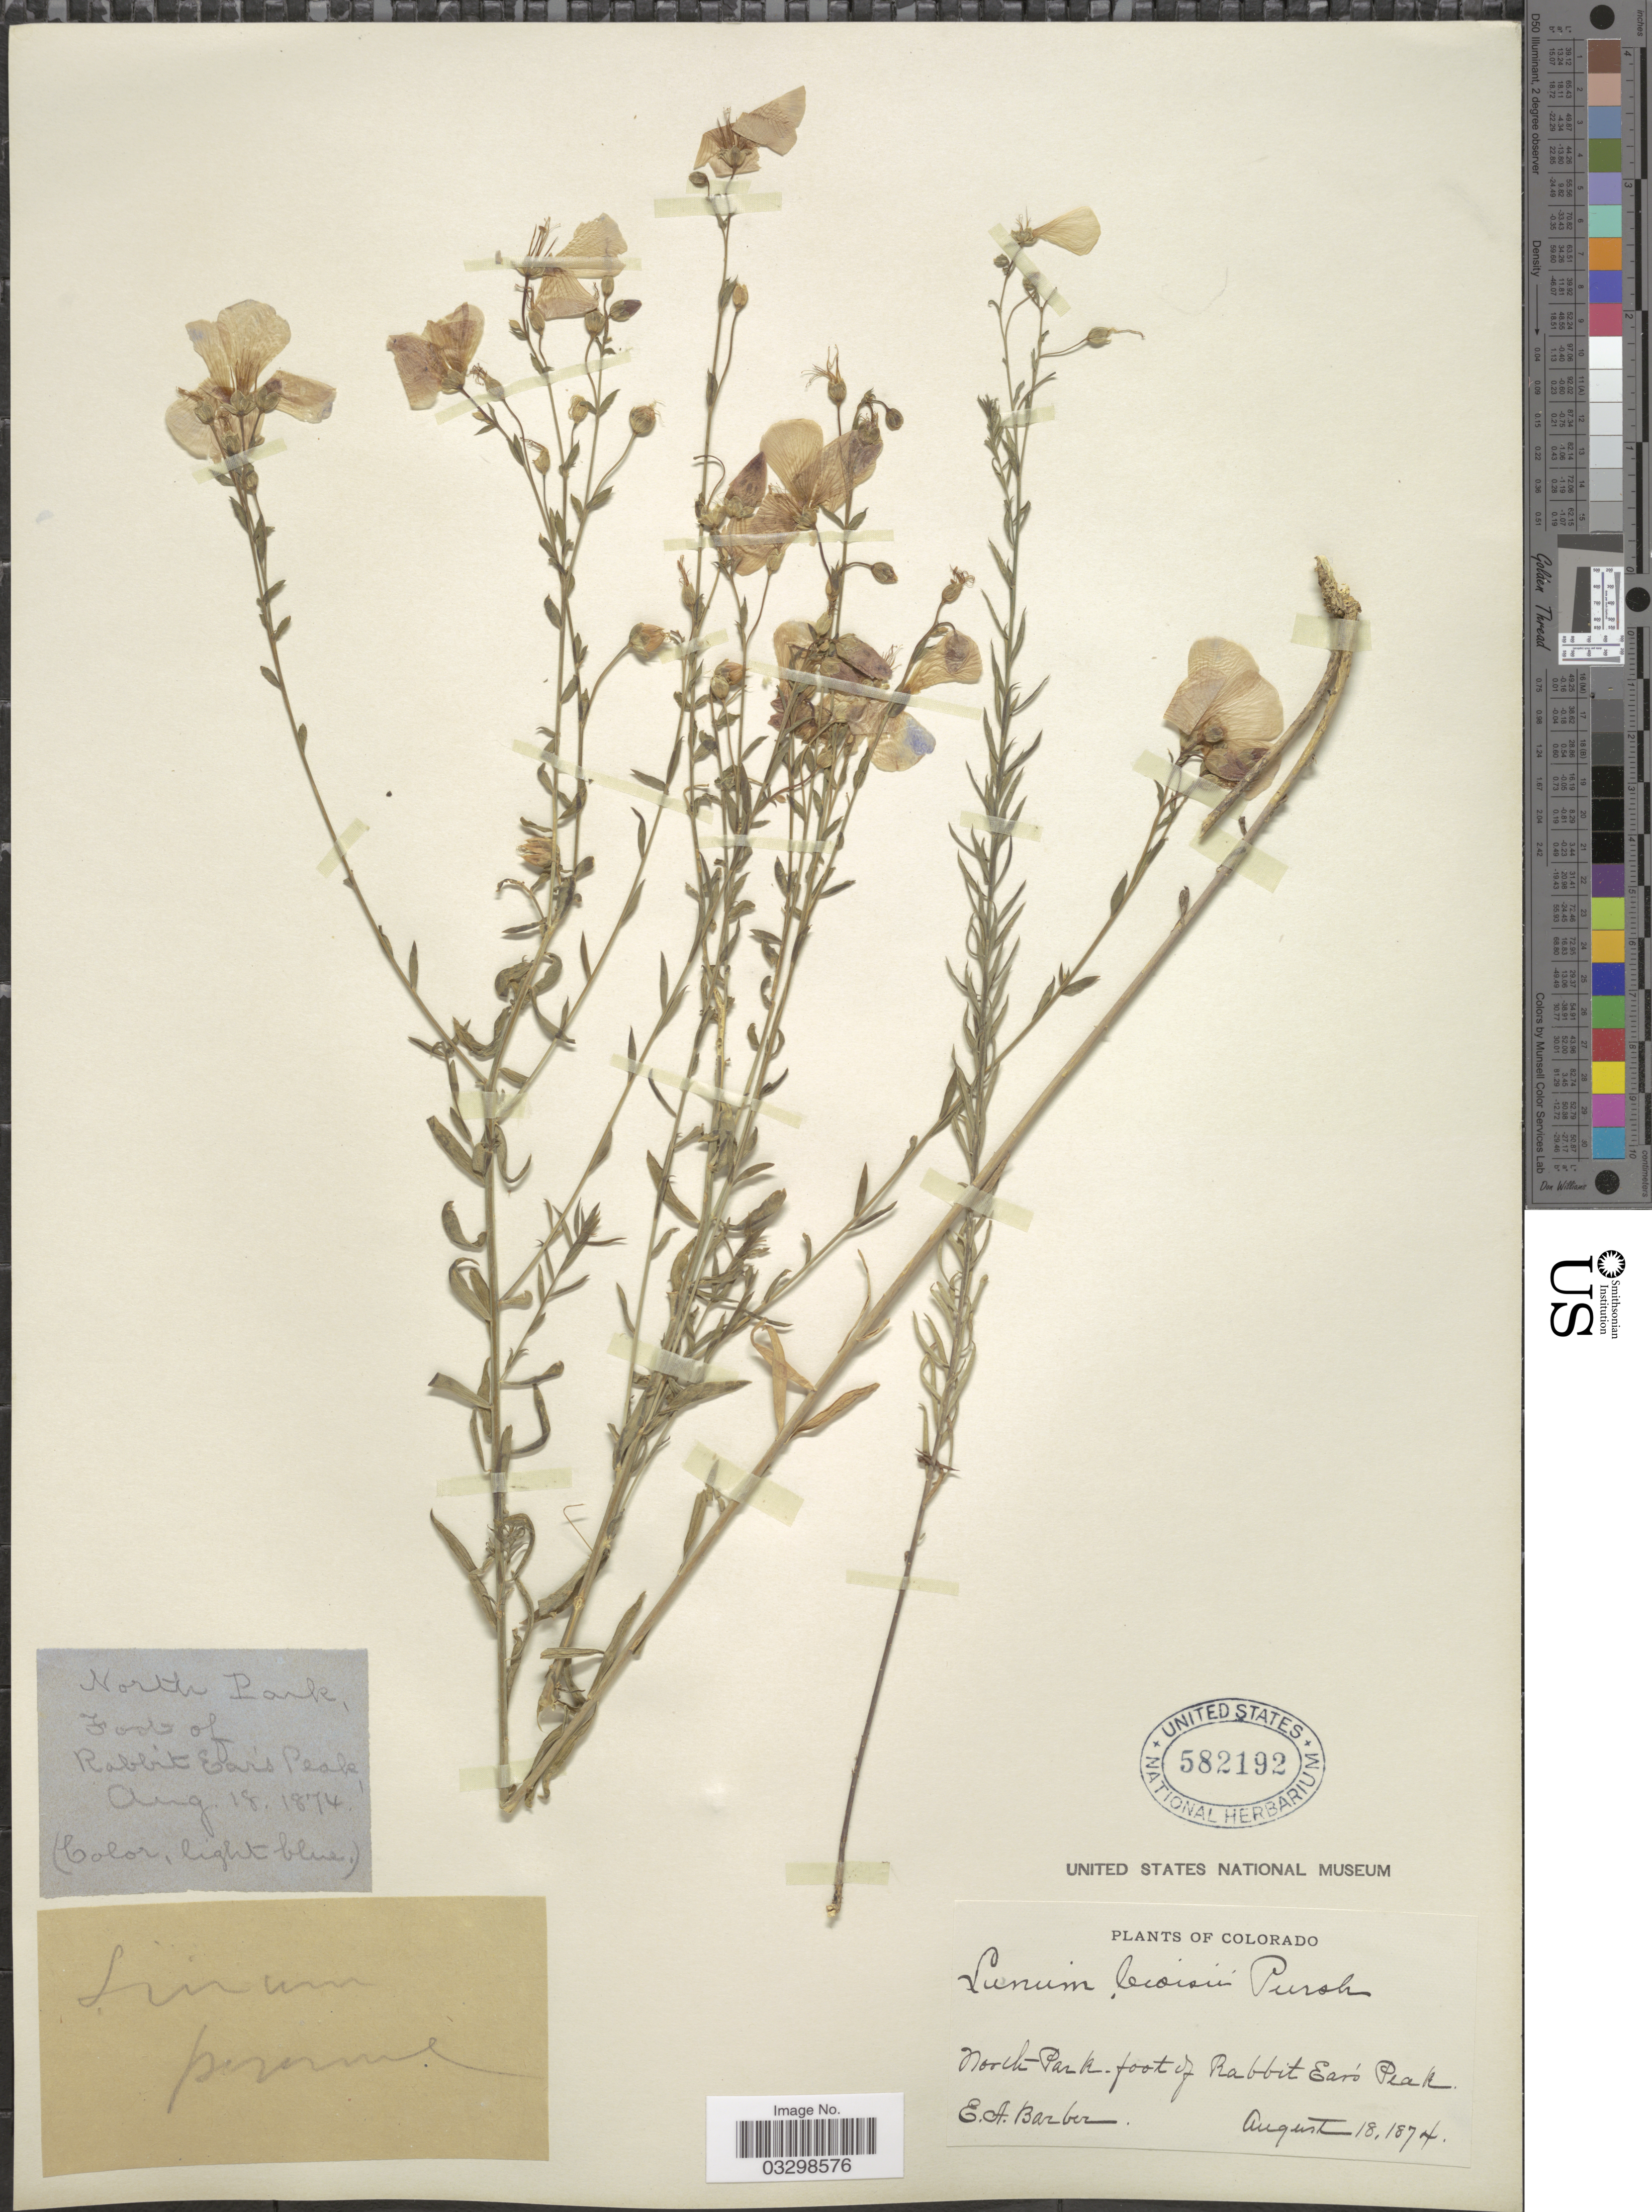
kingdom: Plantae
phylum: Tracheophyta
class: Magnoliopsida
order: Malpighiales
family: Linaceae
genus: Linum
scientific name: Linum lewisii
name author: Pursh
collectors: E. Barber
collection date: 1874-08-18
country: United States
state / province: Colorado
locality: North Park. Foot of Rabbit Ear's Peak.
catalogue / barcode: US 582192